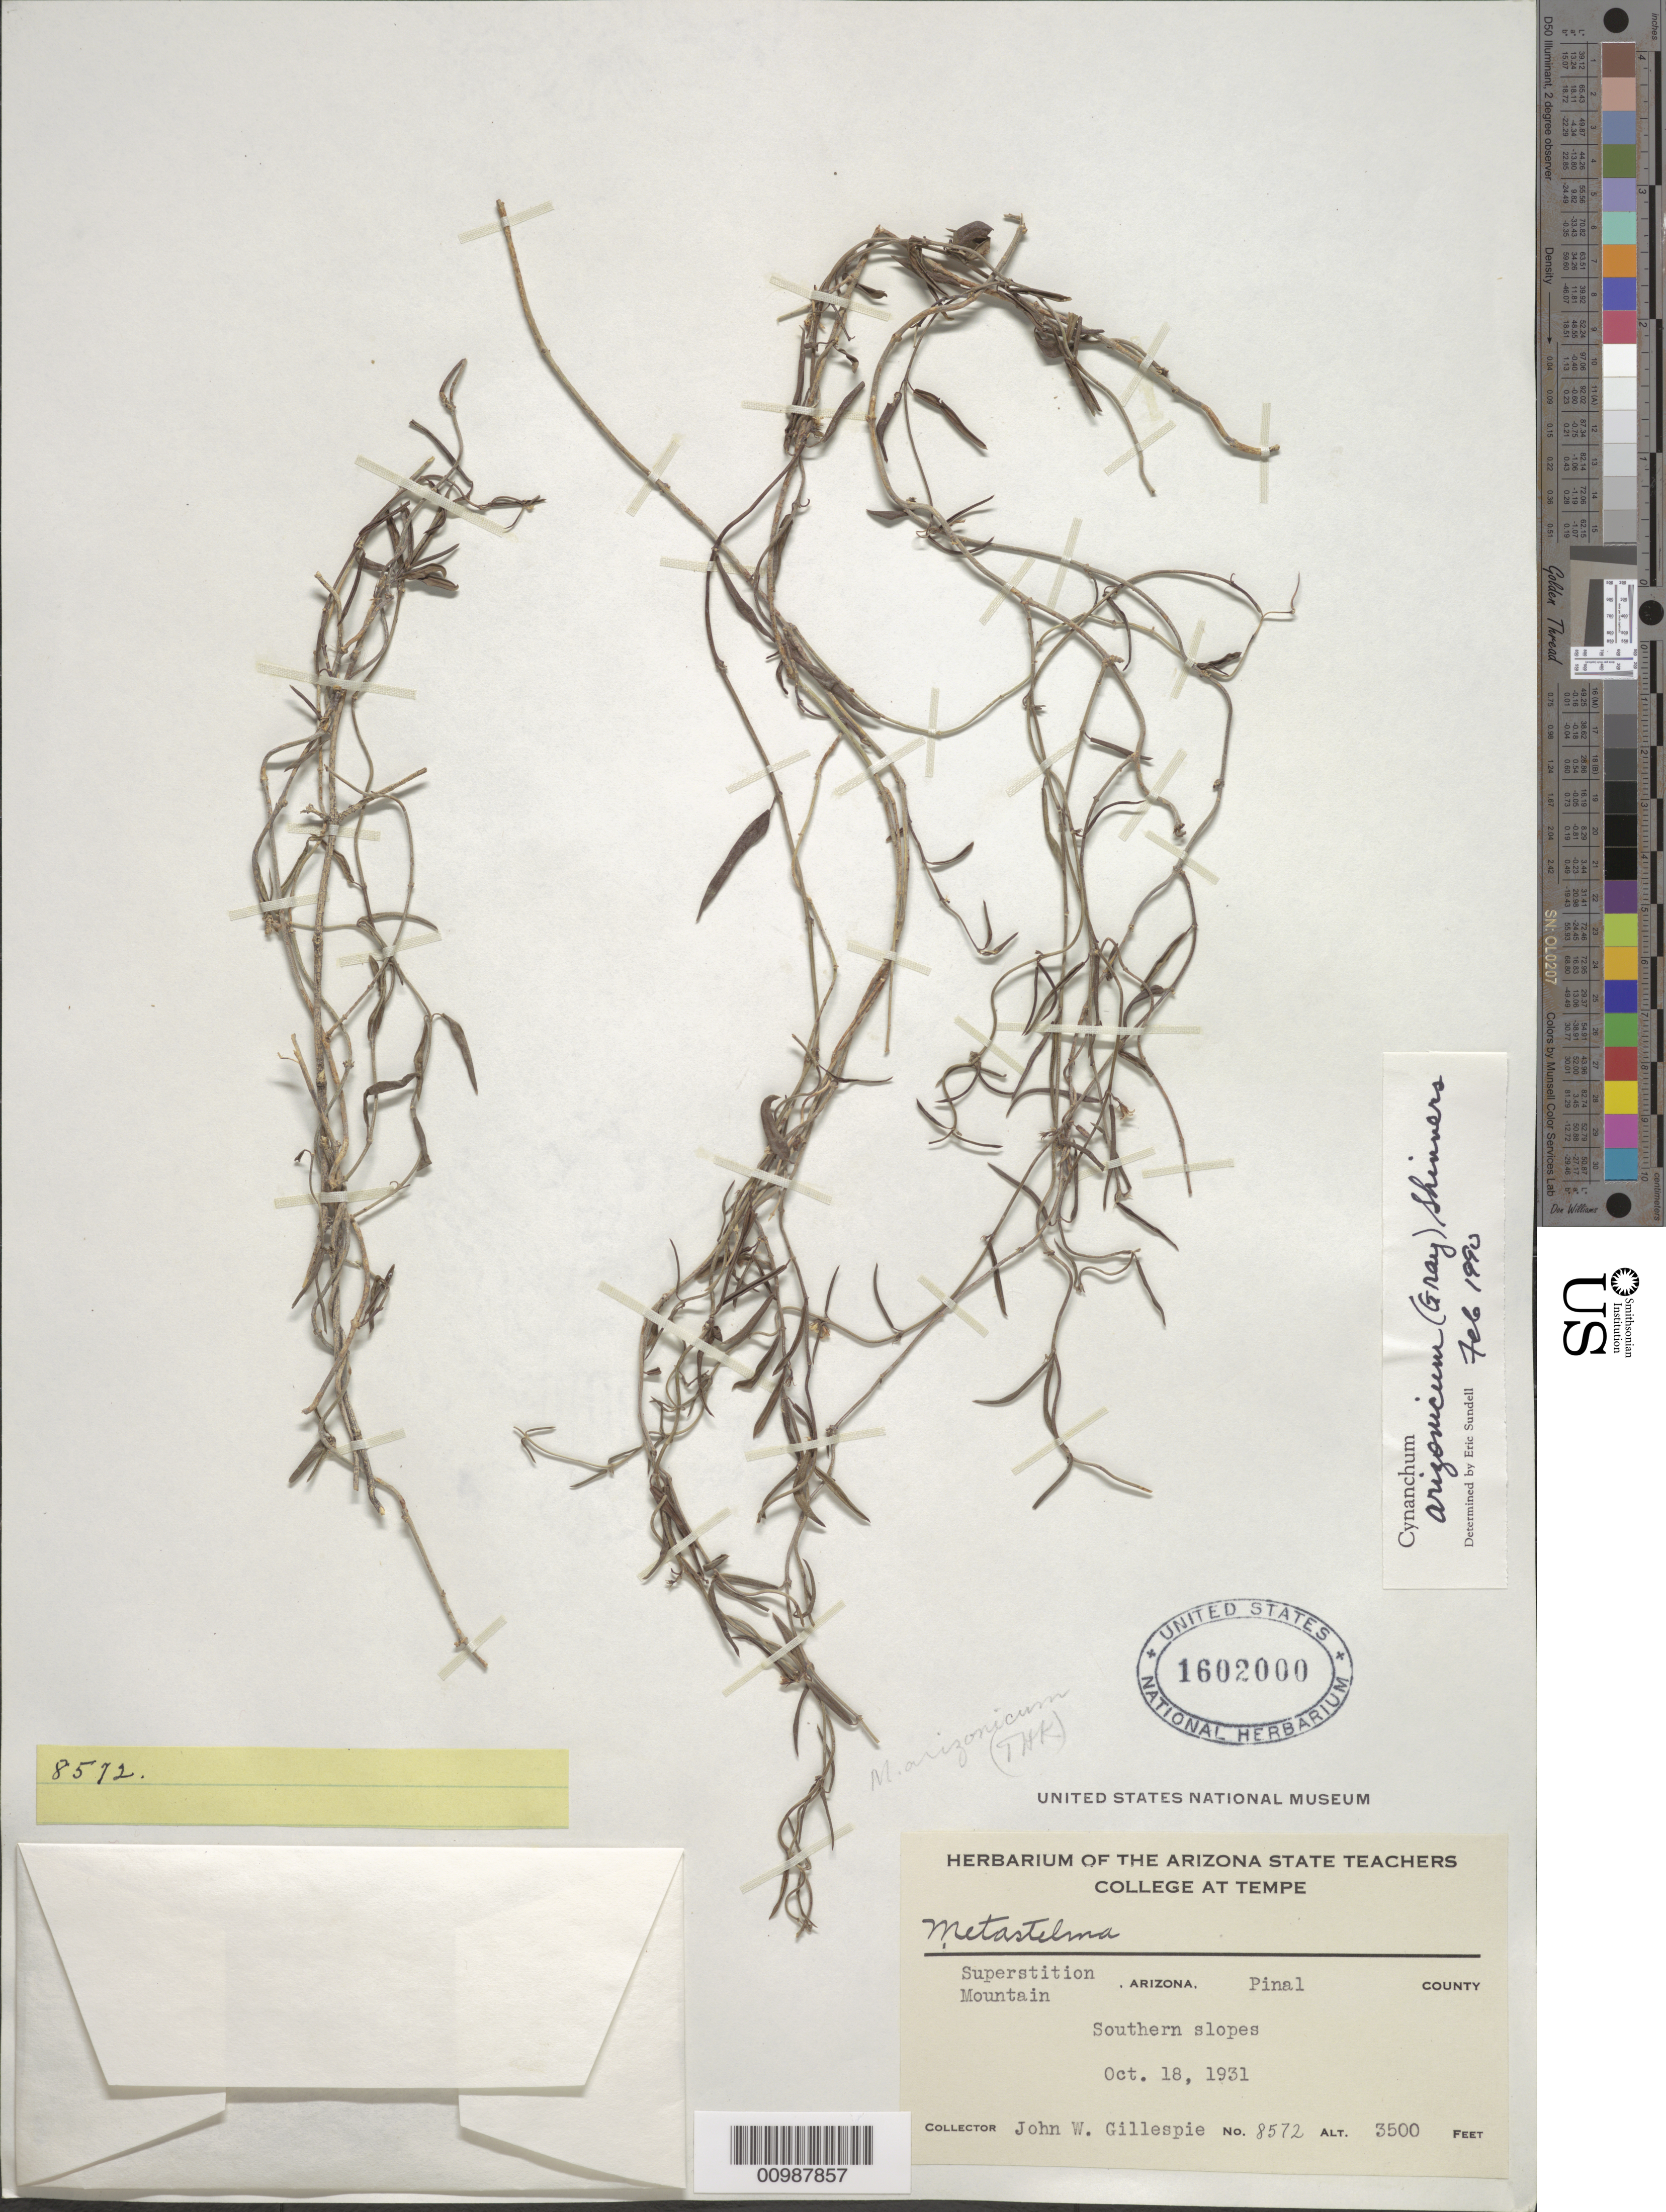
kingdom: Plantae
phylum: Tracheophyta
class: Magnoliopsida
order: Gentianales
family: Apocynaceae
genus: Cynanchum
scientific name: Cynanchum arizonicum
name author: (A. Gray) Shinners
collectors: J. W. Gillespie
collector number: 8572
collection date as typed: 18 Oct 1931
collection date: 1931-10-18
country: United States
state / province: Arizona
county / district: Pinal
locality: Southern slopes of Superstition Mountain.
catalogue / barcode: US 1602000